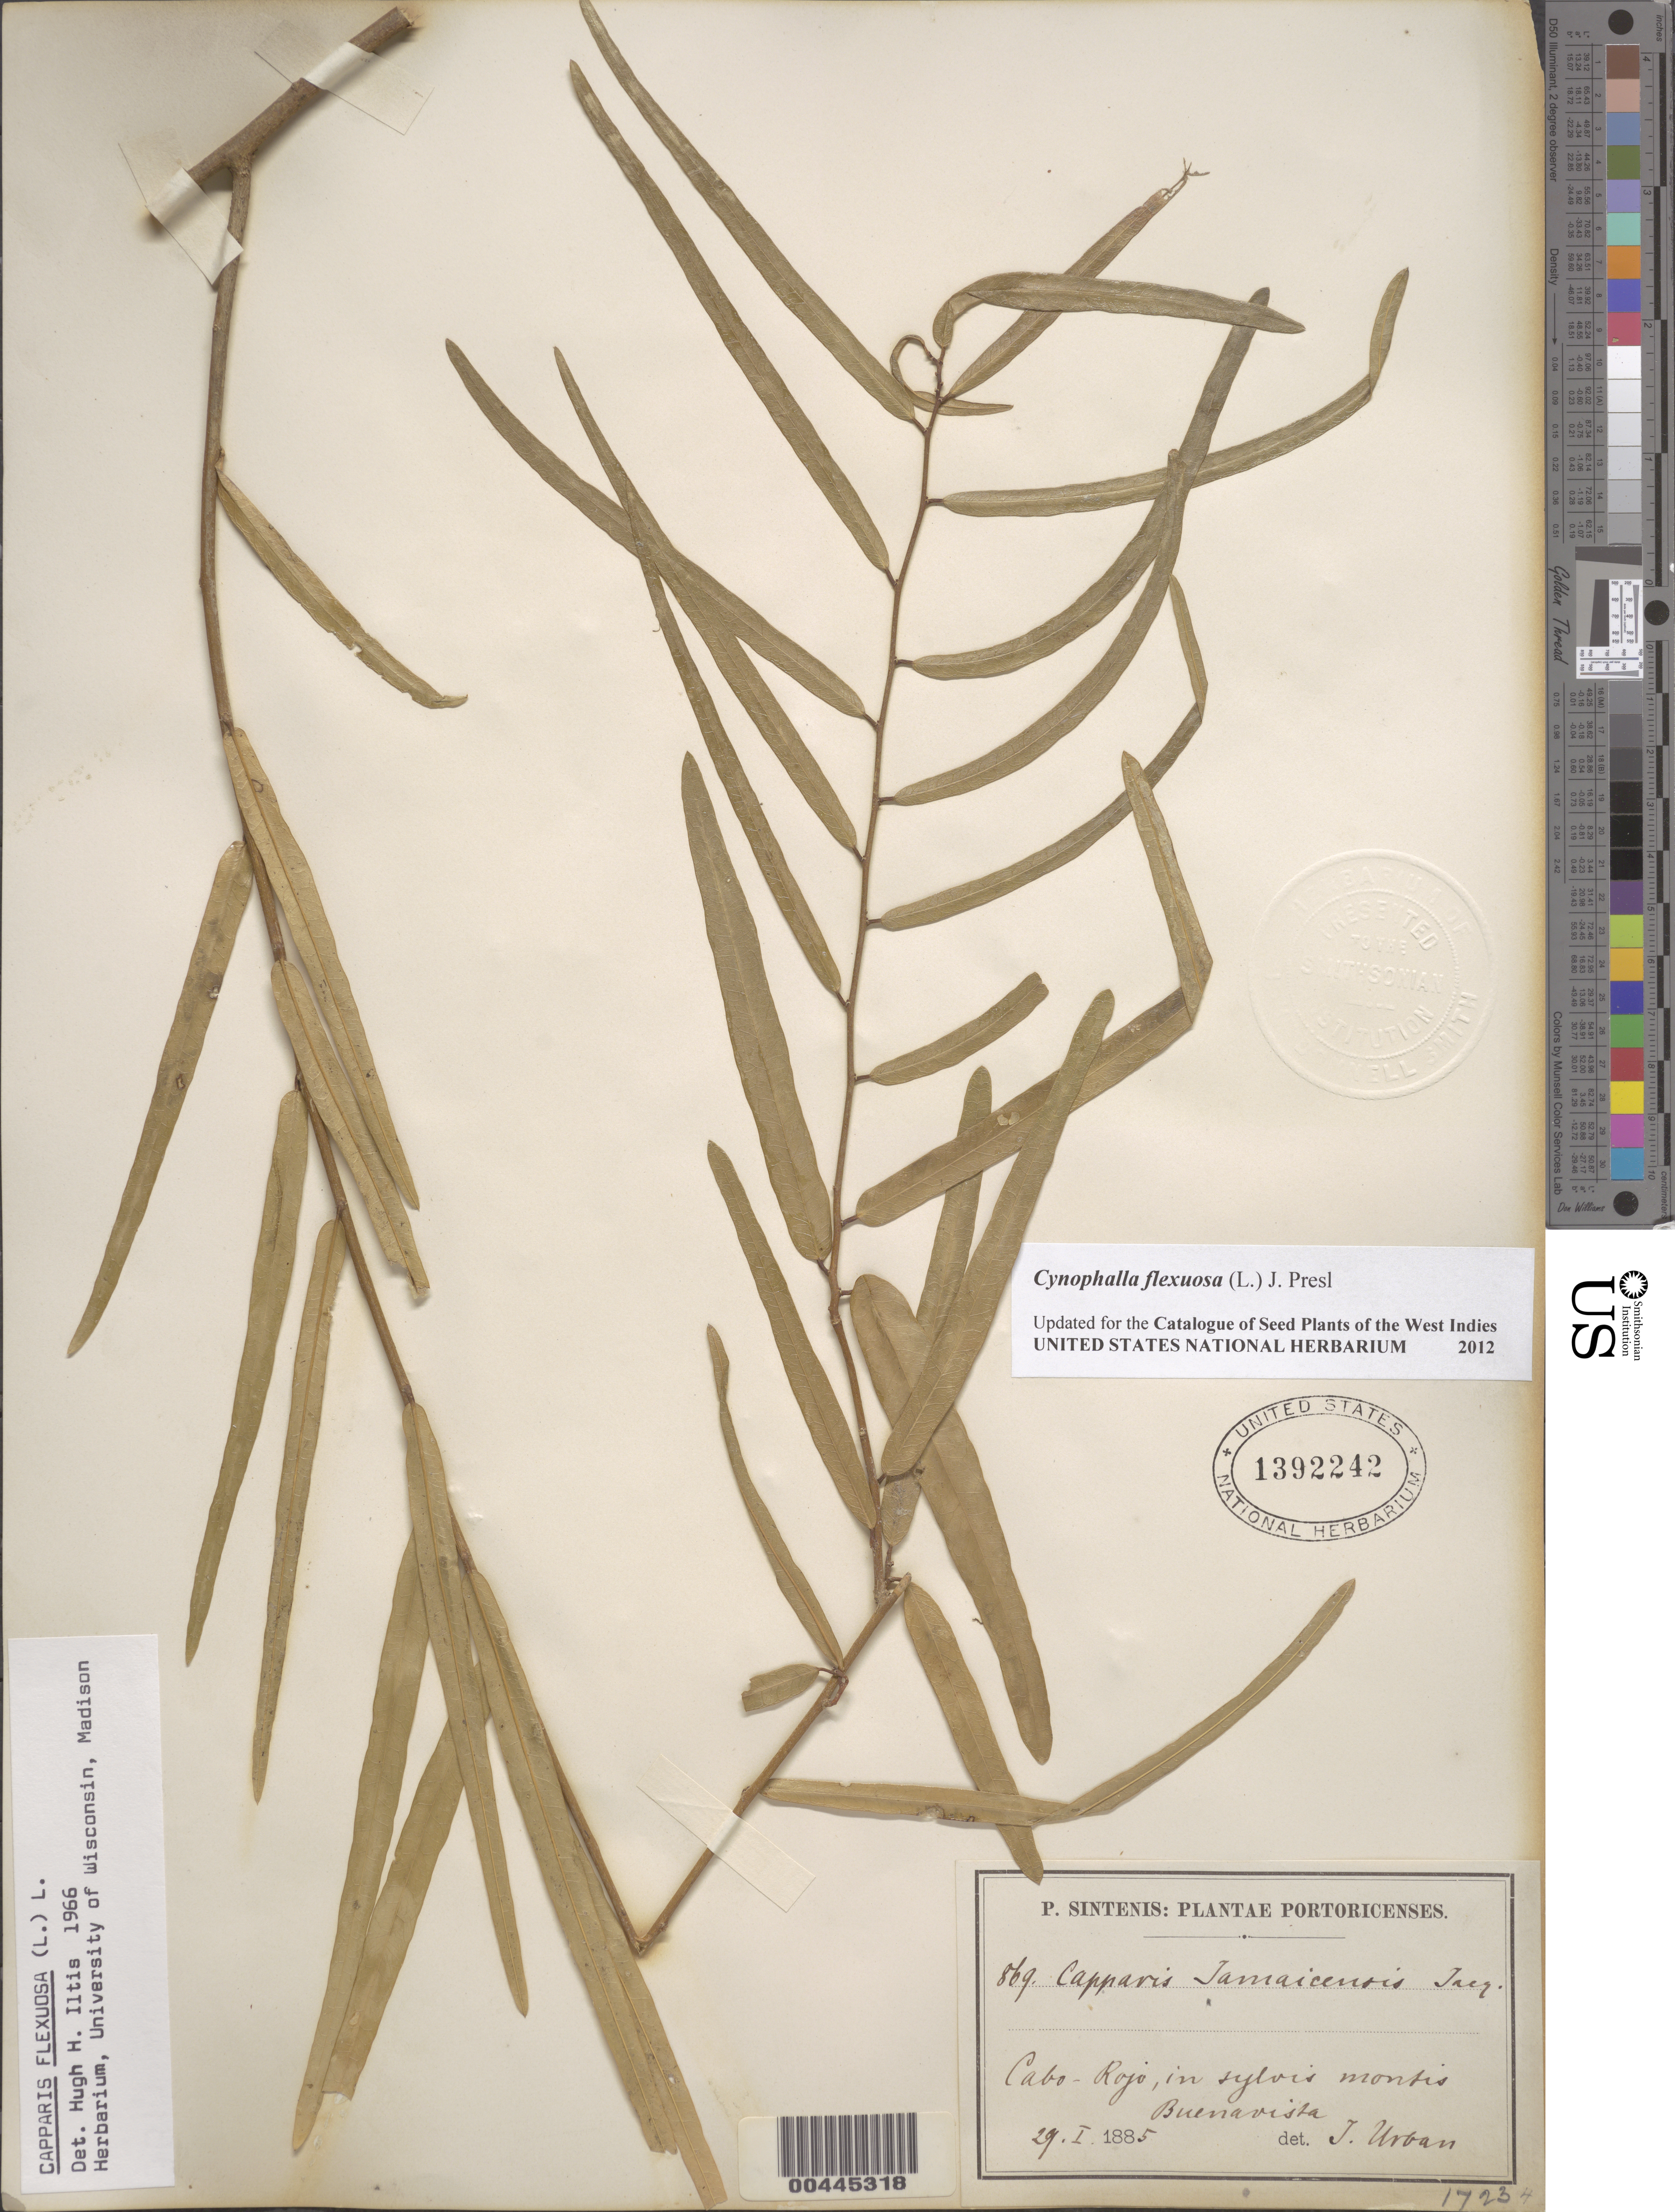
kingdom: Plantae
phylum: Tracheophyta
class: Magnoliopsida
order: Brassicales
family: Capparaceae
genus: Capparis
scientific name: Capparis flexuosa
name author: (L.) L.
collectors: P. Sintenis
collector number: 869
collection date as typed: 29 Jan 1885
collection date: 1885-01-29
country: Puerto Rico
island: Greater Antilles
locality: Cabo Rojo. In sylvis montis Buenavista.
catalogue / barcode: US 1392242